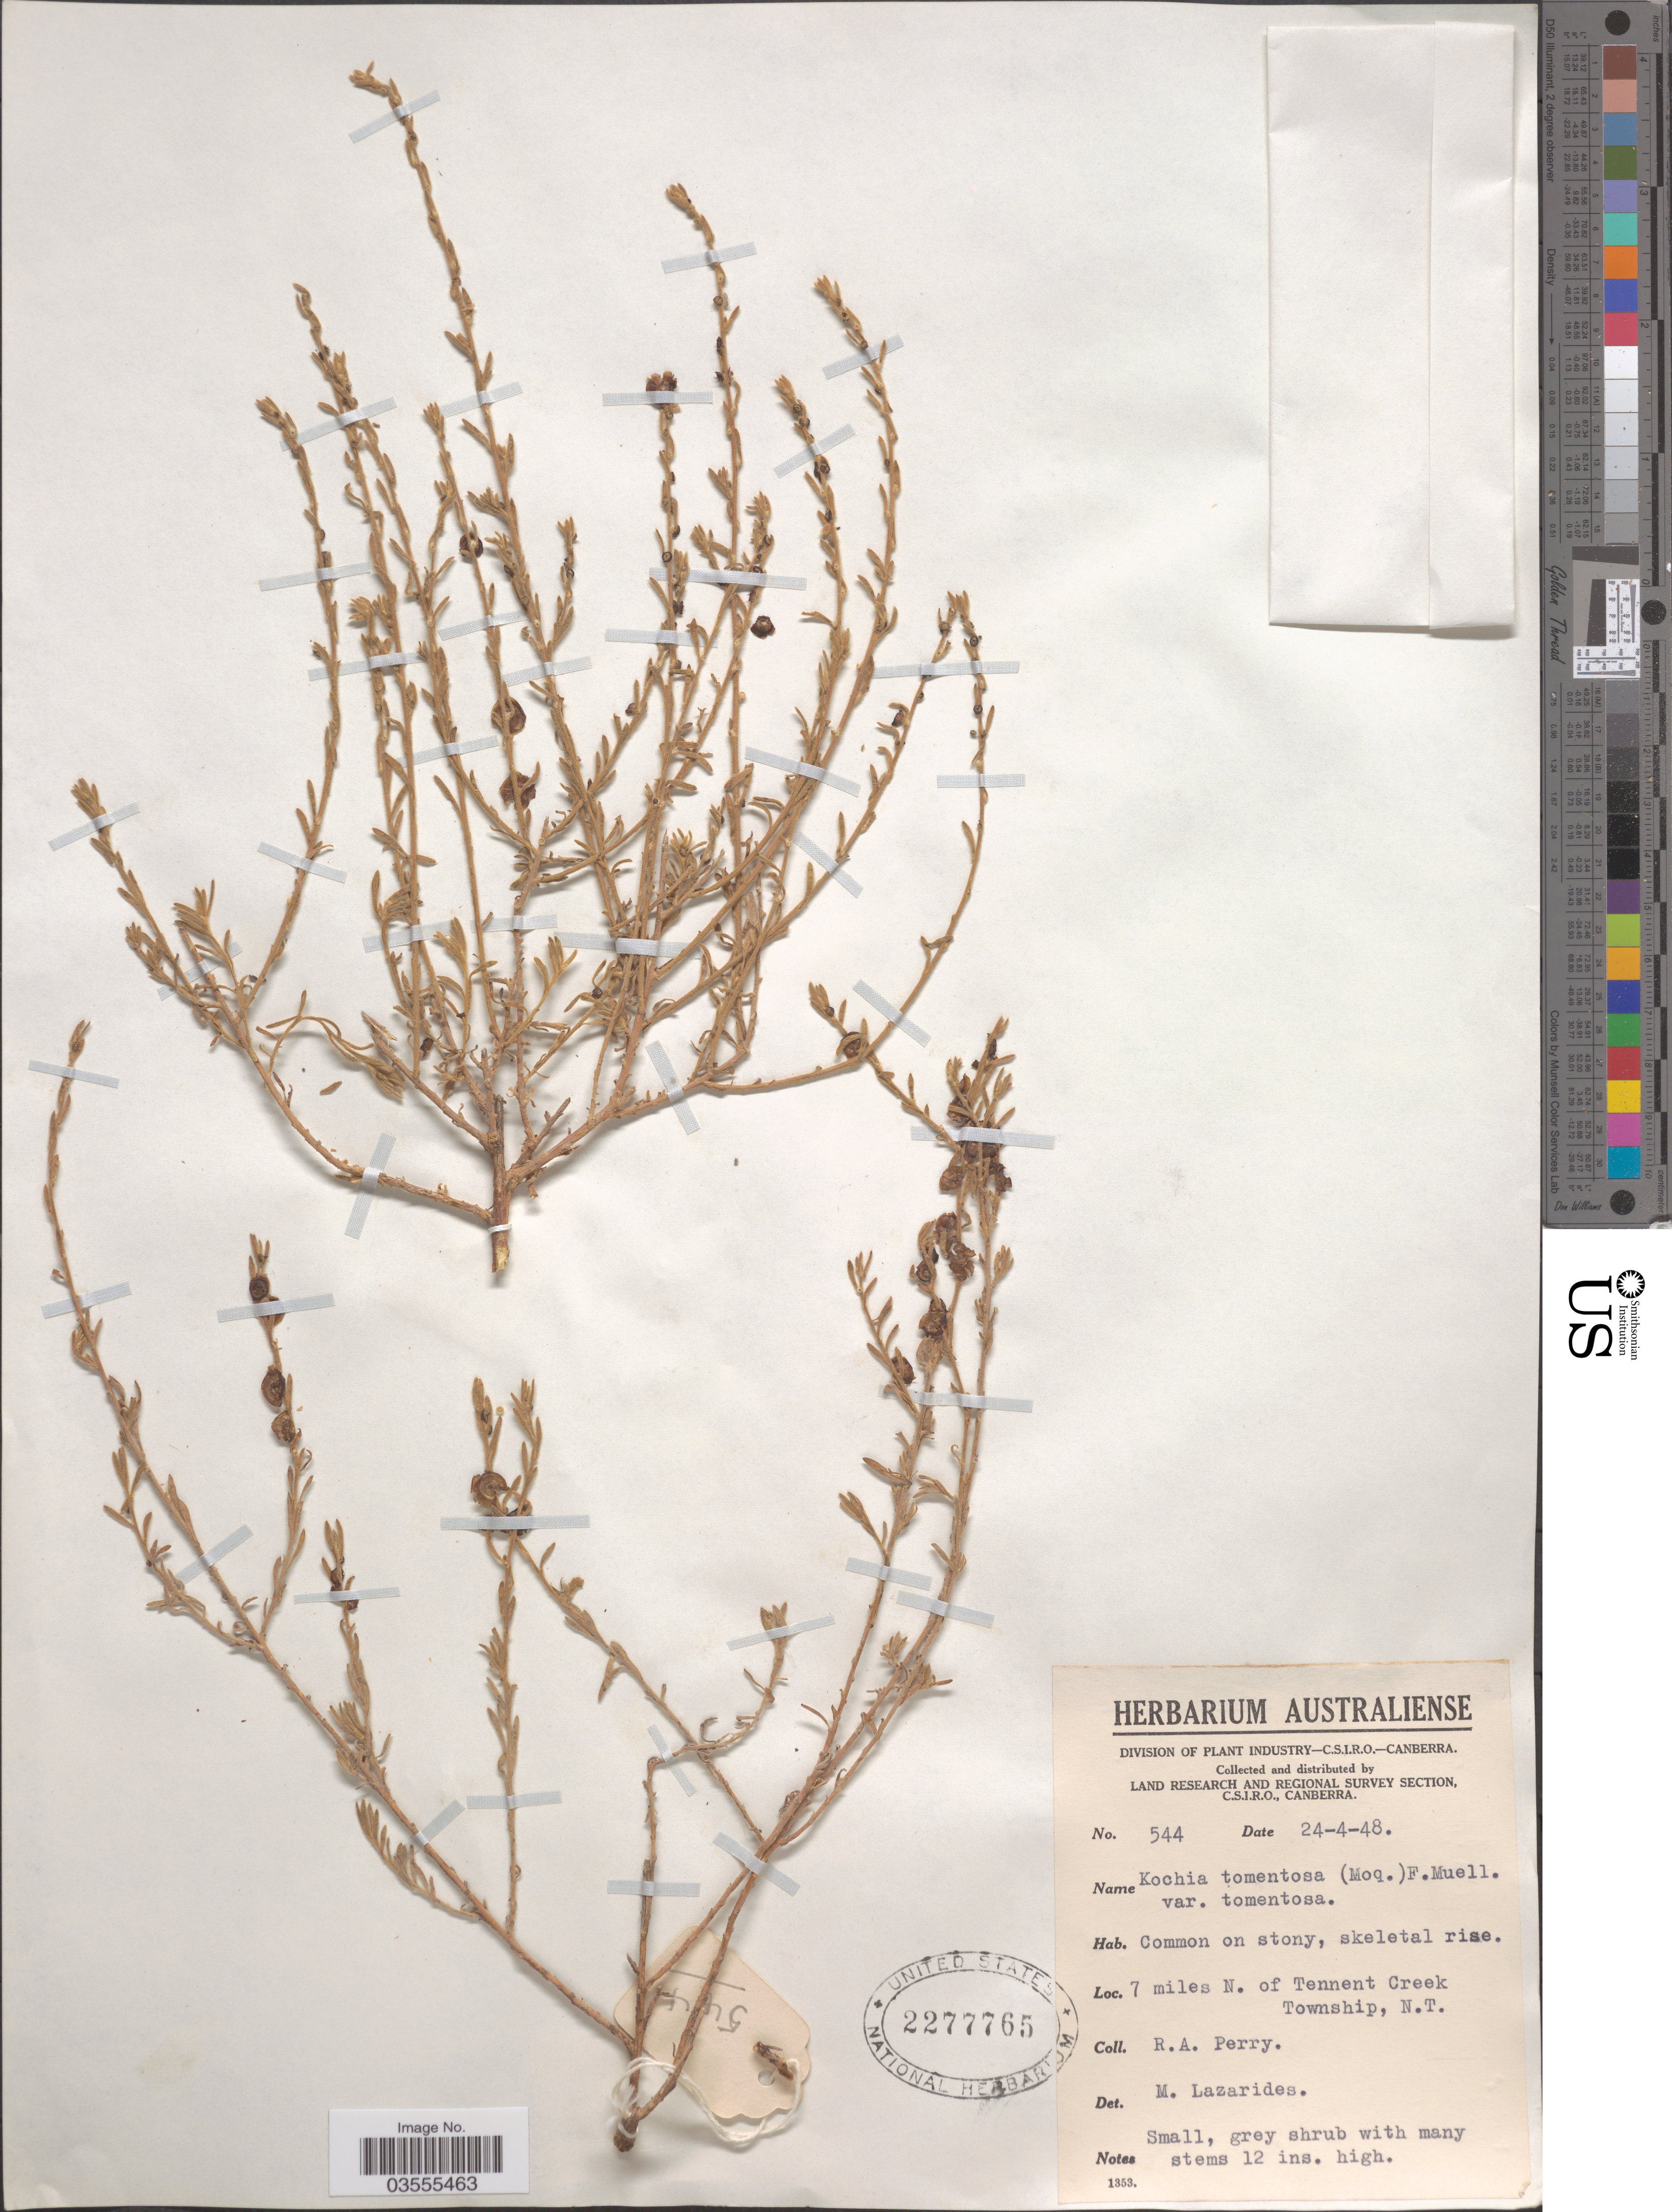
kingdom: Plantae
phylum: Tracheophyta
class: Magnoliopsida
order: Caryophyllales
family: Amaranthaceae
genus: Maireana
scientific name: Maireana villosa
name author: (Lindl.) Paul G. Wilson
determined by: Wilson, Paul G.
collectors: Perry, R. A.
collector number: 544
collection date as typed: Transcribed d/m/y: 24/4/48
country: Australia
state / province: Northern Territory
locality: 7 miles N. of Tennent Creek Township.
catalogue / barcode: US 2277765